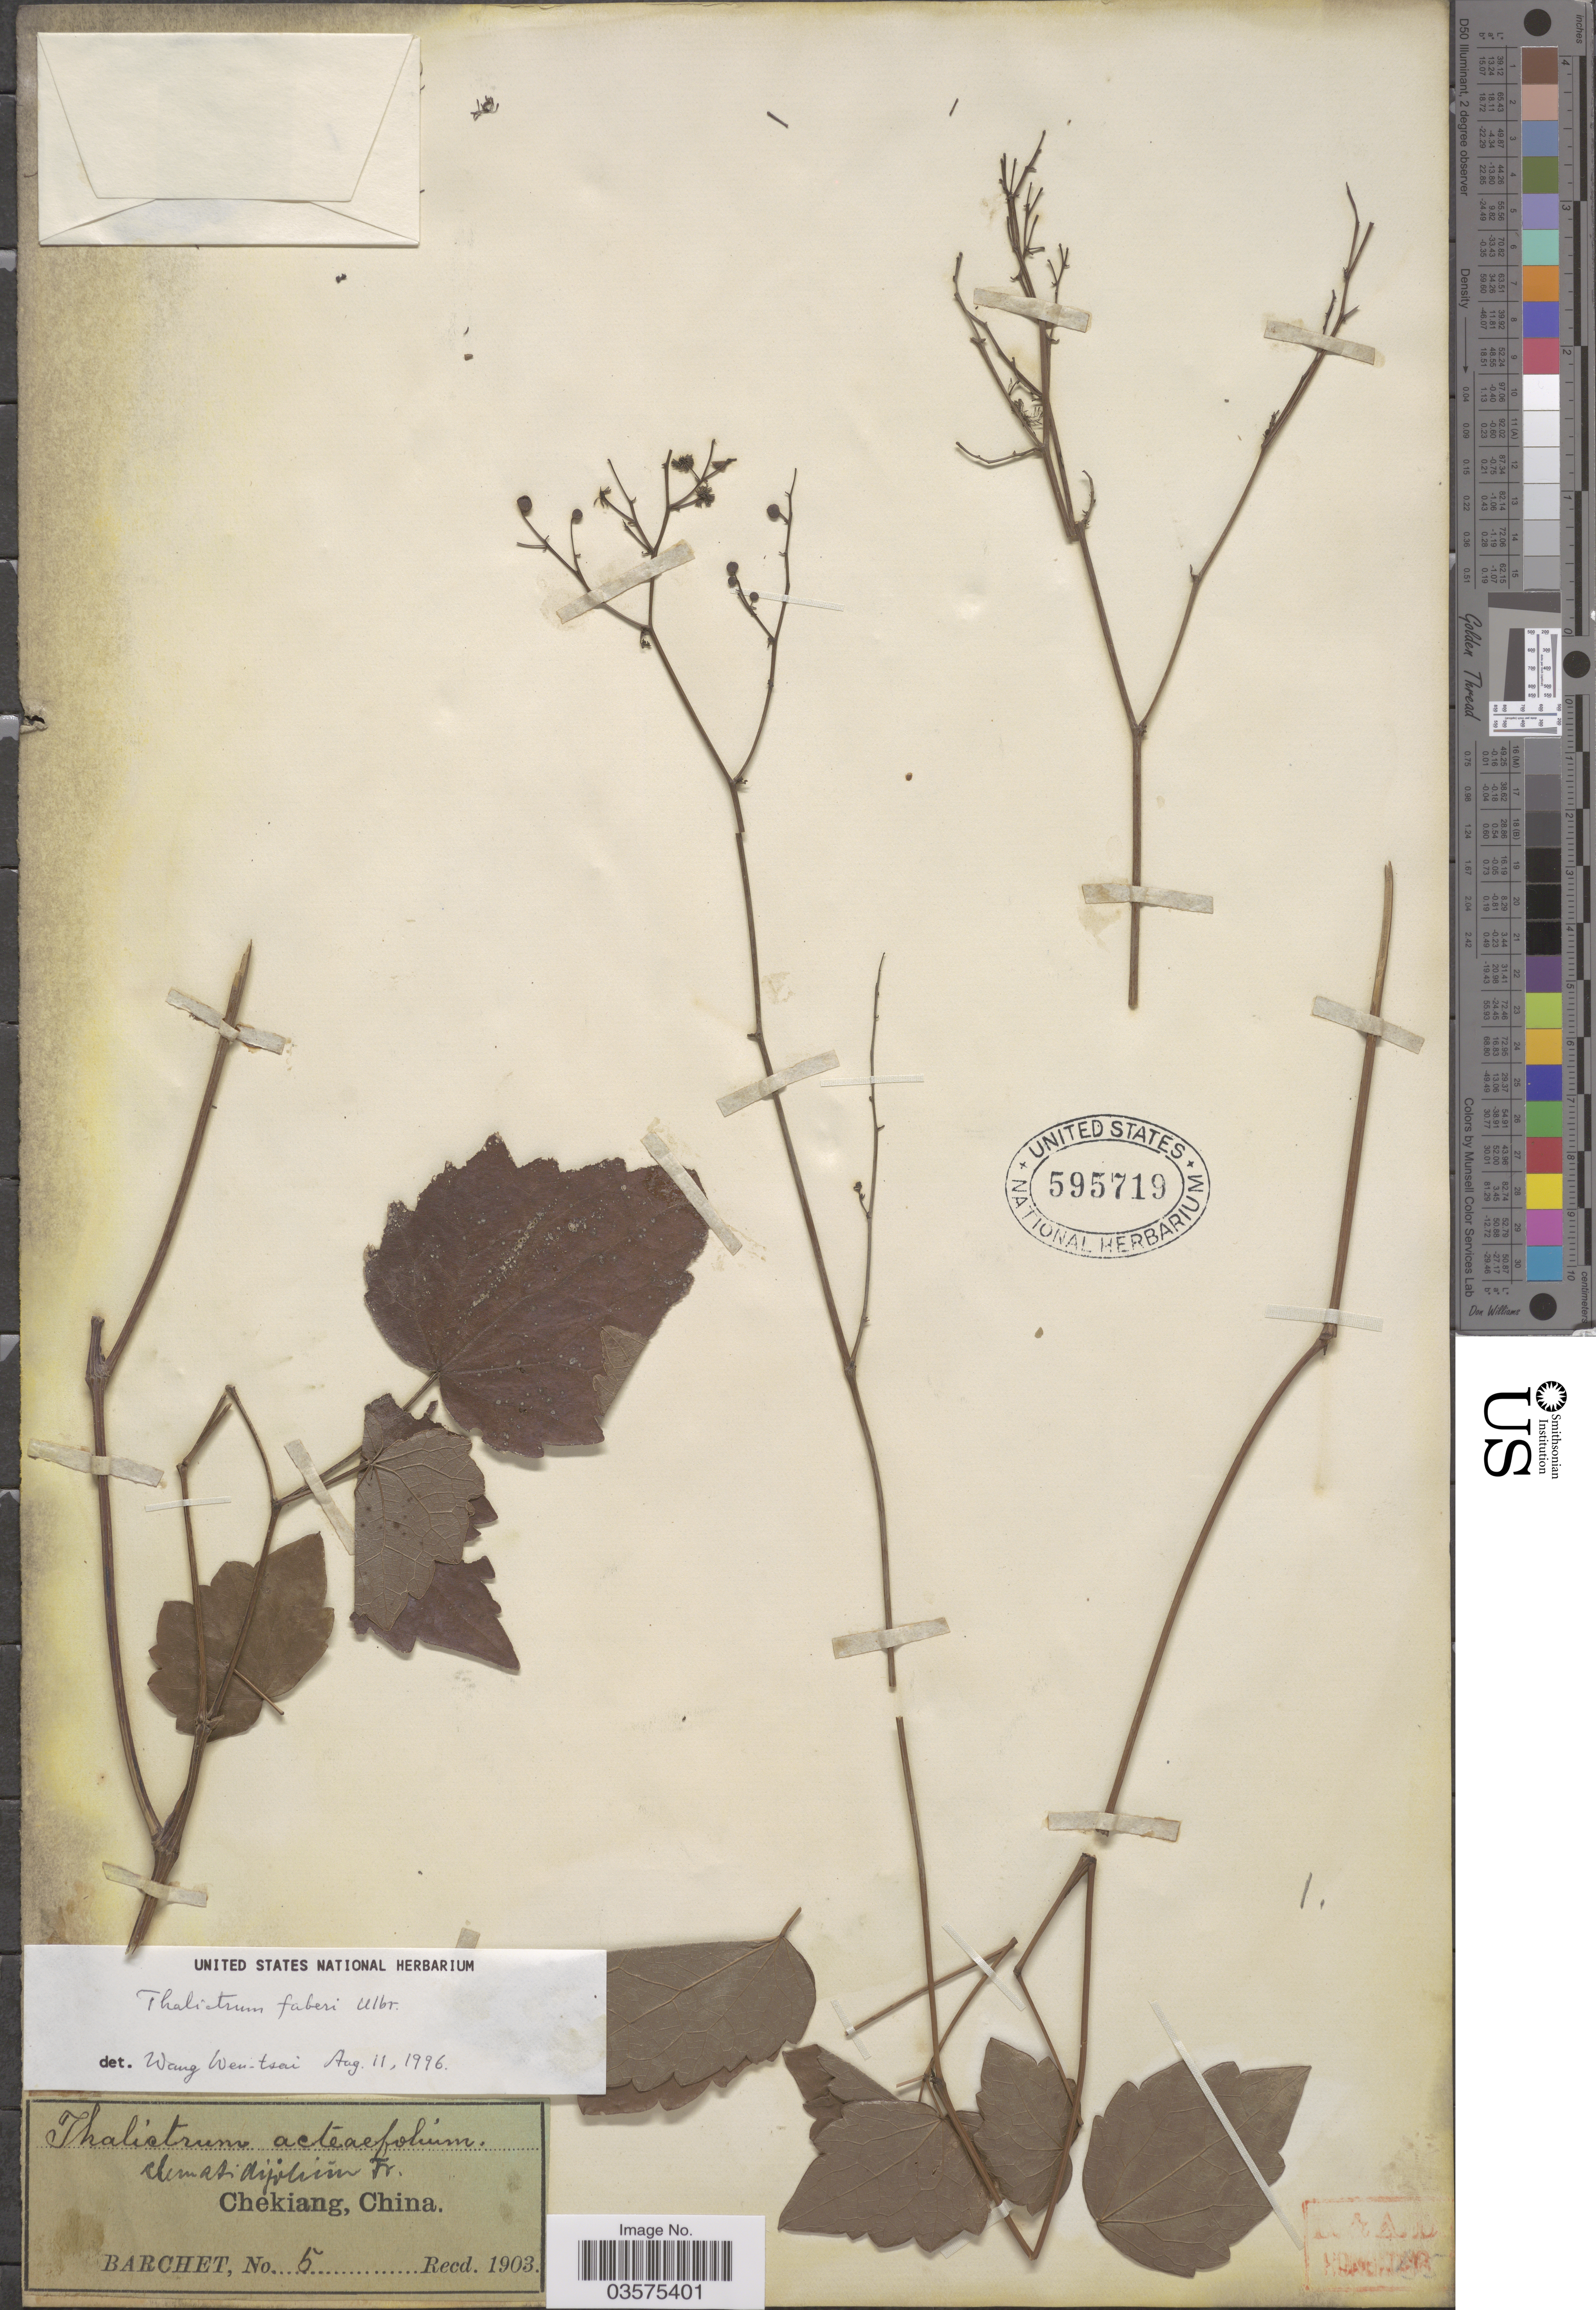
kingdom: Plantae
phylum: Tracheophyta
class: Magnoliopsida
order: Ranunculales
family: Ranunculaceae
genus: Thalictrum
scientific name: Thalictrum faberi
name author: Ulbr.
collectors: Barchet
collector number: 5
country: China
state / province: Zhejiang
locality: Chekiang.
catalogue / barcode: US 595719